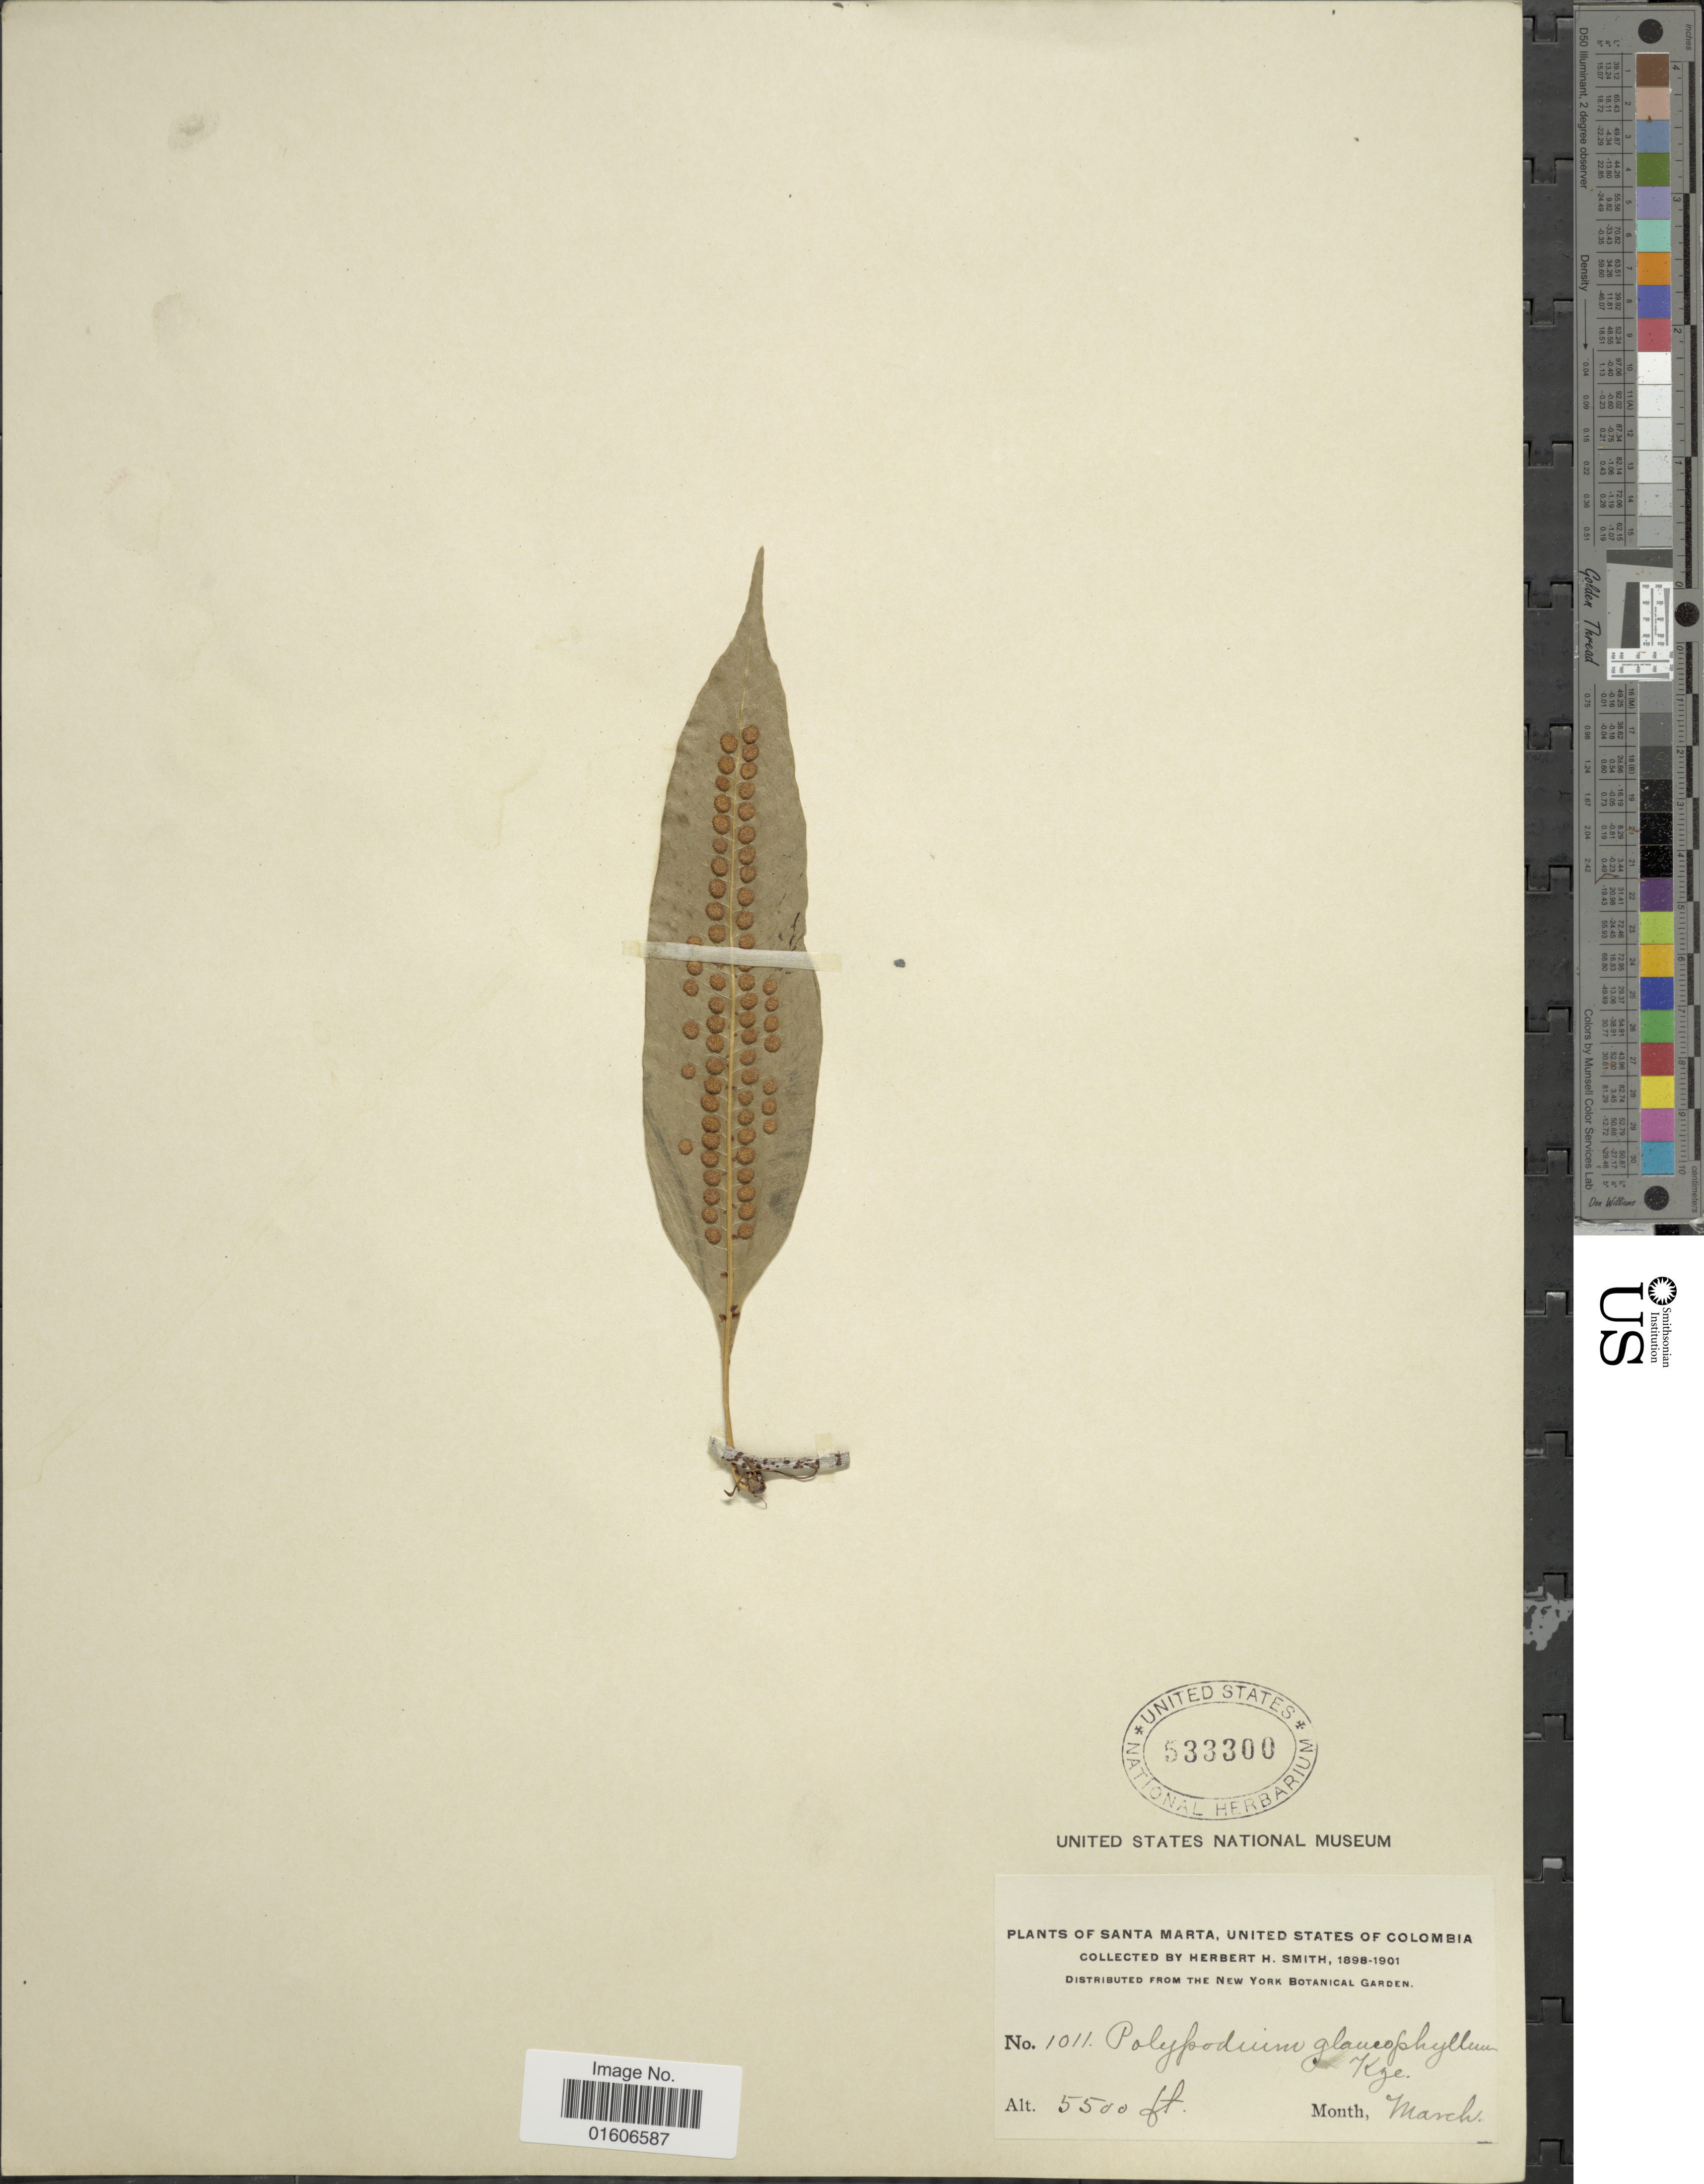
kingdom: Plantae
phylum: Tracheophyta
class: Polypodiopsida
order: Polypodiales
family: Polypodiaceae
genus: Serpocaulon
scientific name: Serpocaulon levigatum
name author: (Cav.) A.R. Sm.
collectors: Herbert H. Smith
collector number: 1011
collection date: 1898-03/1901-03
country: Colombia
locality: Santa Marta.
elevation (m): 1676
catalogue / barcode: US 533300